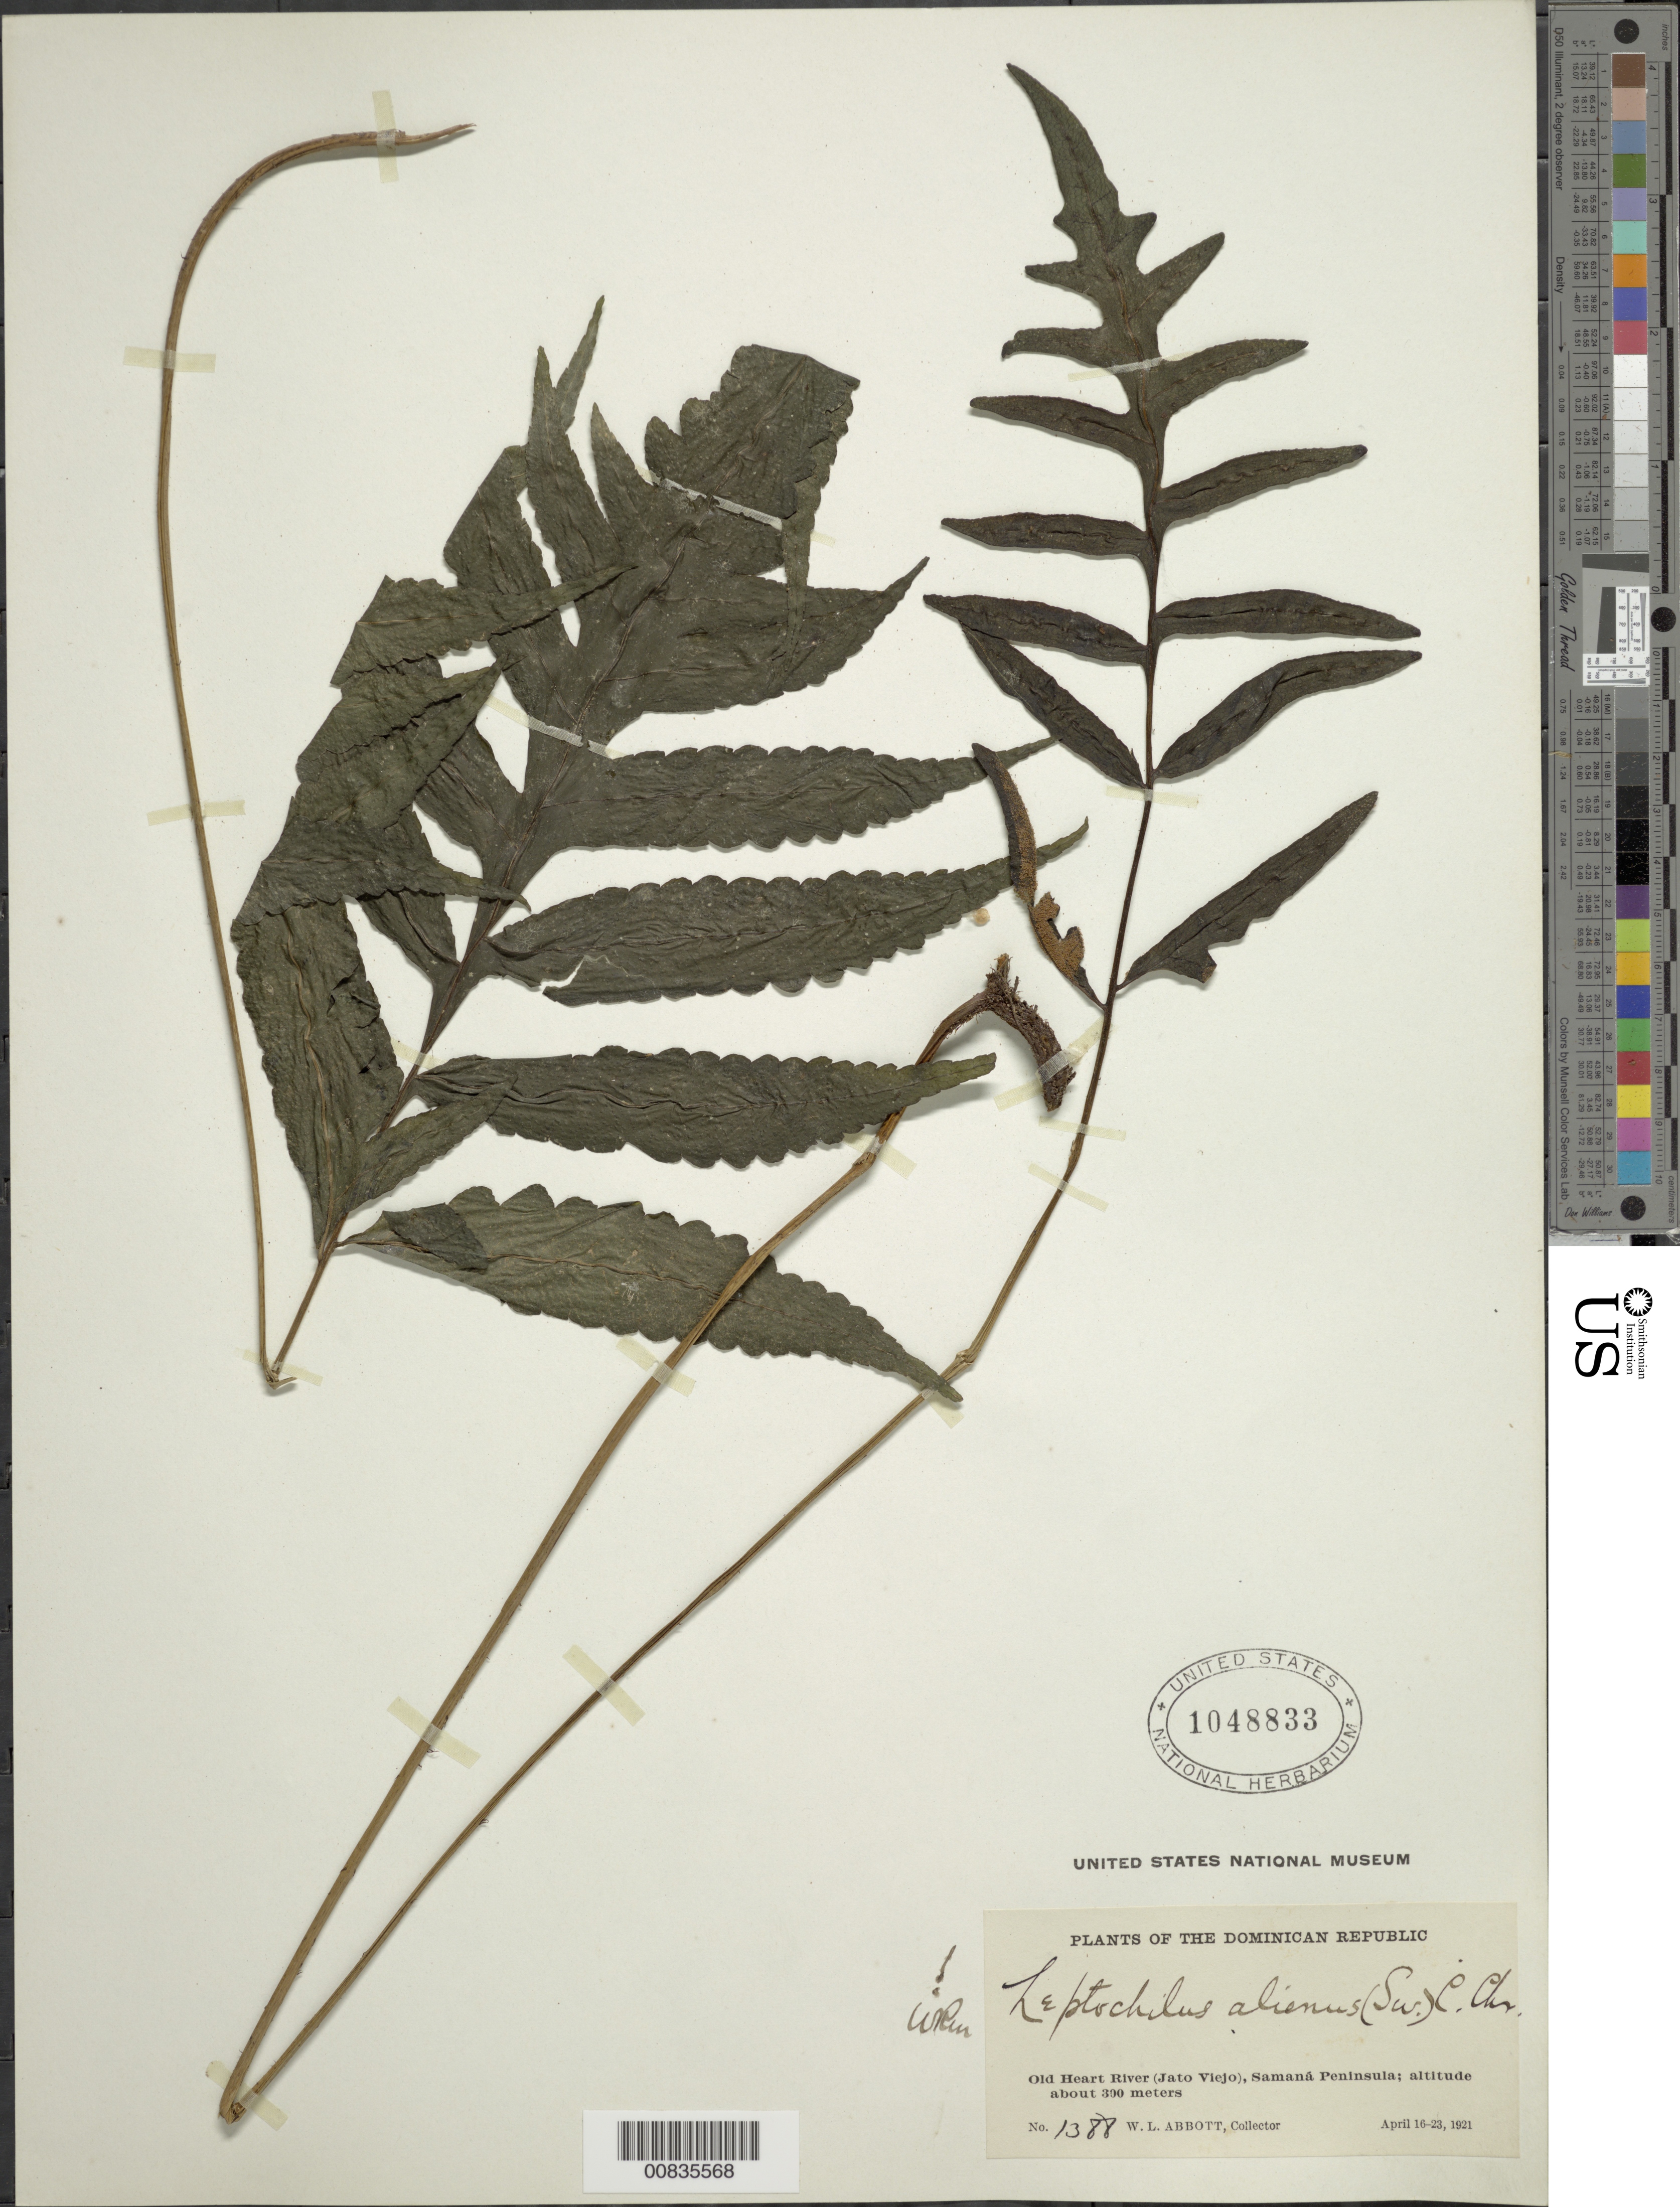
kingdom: Plantae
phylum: Tracheophyta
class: Polypodiopsida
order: Polypodiales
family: Dryopteridaceae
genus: Bolbitis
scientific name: Bolbitis aliena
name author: (Sw.) Alston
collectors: W. L. Abbott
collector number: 1388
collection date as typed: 16 Apr 1921 to 23 Apr 1921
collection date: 1921-04-16/1921-04-23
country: Dominican Republic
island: Hispaniola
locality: Samaná Peninsula, Old Heart River (Jato Viejo)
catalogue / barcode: US 1048833